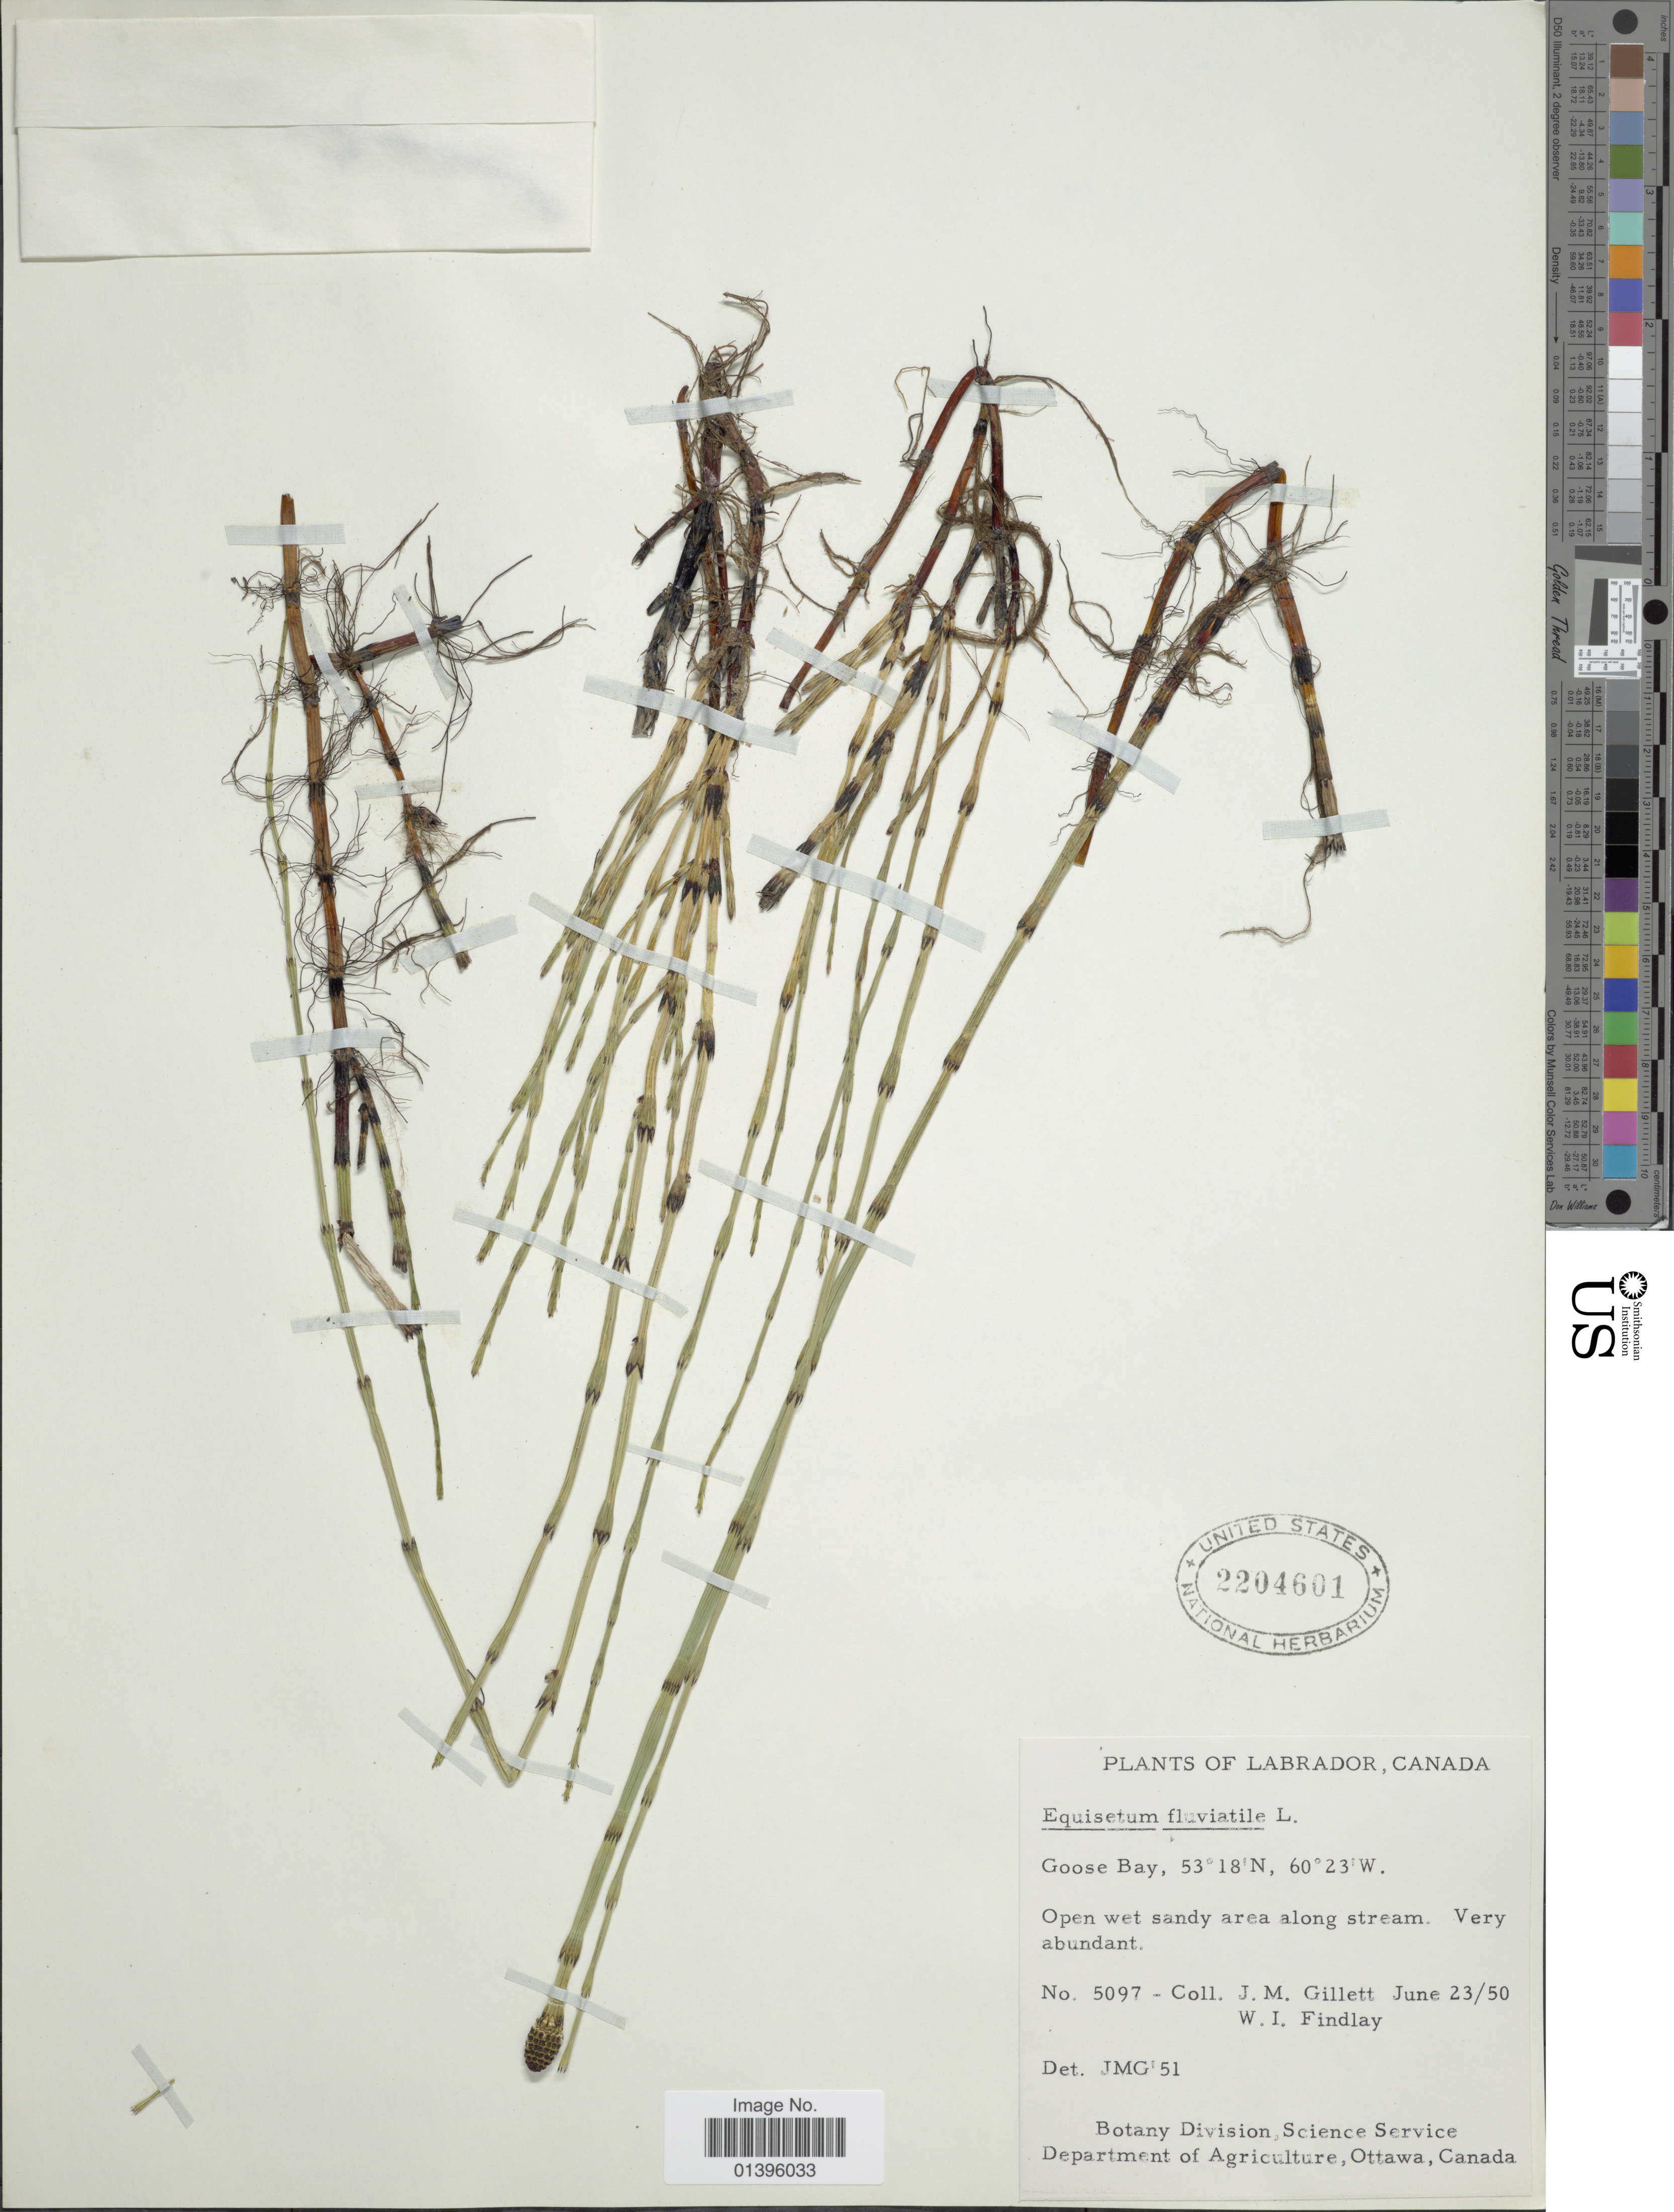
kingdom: Plantae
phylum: Tracheophyta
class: Polypodiopsida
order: Equisetales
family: Equisetaceae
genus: Equisetum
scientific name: Equisetum fluviatile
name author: L.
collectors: J. M. Gillett & W. Findlay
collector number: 5097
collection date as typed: Transcribed d/m/y: 23/6/50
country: Canada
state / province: Newfoundland and Labrador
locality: Labrador, Goose Bay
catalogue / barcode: US 2204601